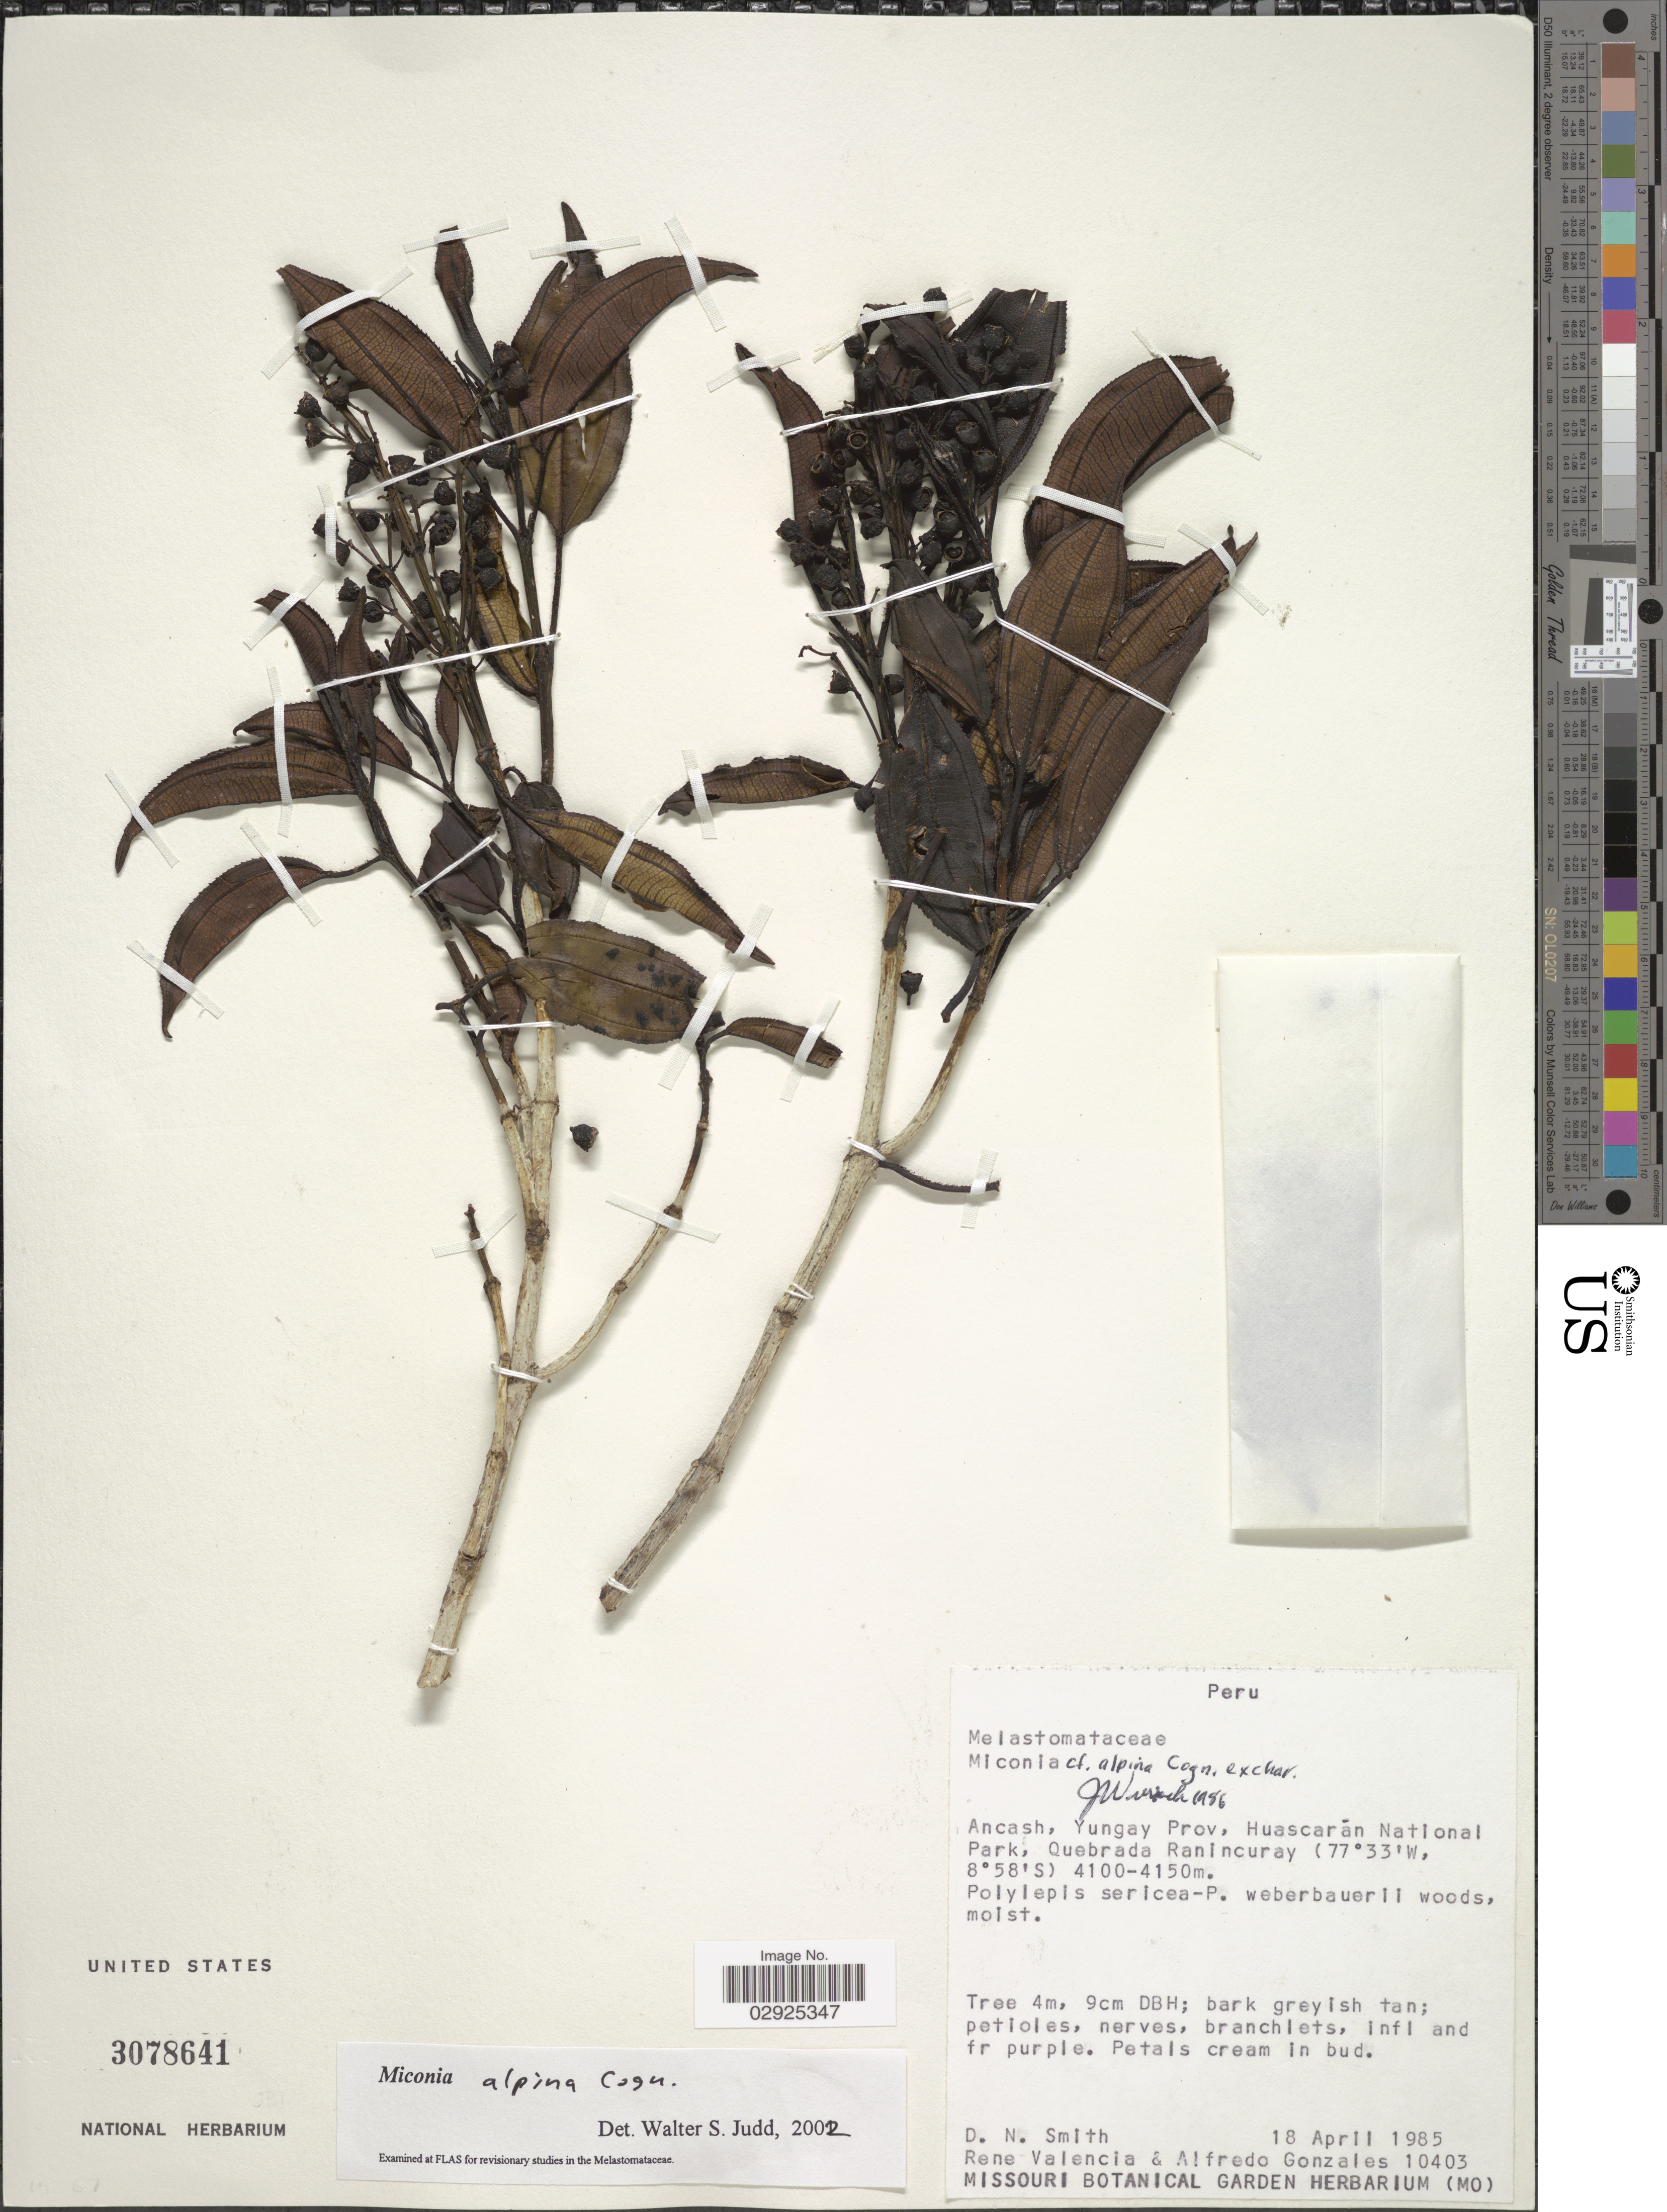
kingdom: Plantae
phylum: Tracheophyta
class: Magnoliopsida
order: Myrtales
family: Melastomataceae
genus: Miconia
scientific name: Miconia alpina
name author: Cogn.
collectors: D. Smith, R. Valencia & A. Gonzáles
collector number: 10403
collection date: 1985-04-18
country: Peru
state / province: Ancash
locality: Yungas Prov, Huascarán National Park, Quebrada Ranincuray.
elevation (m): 4100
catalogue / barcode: US 3078641